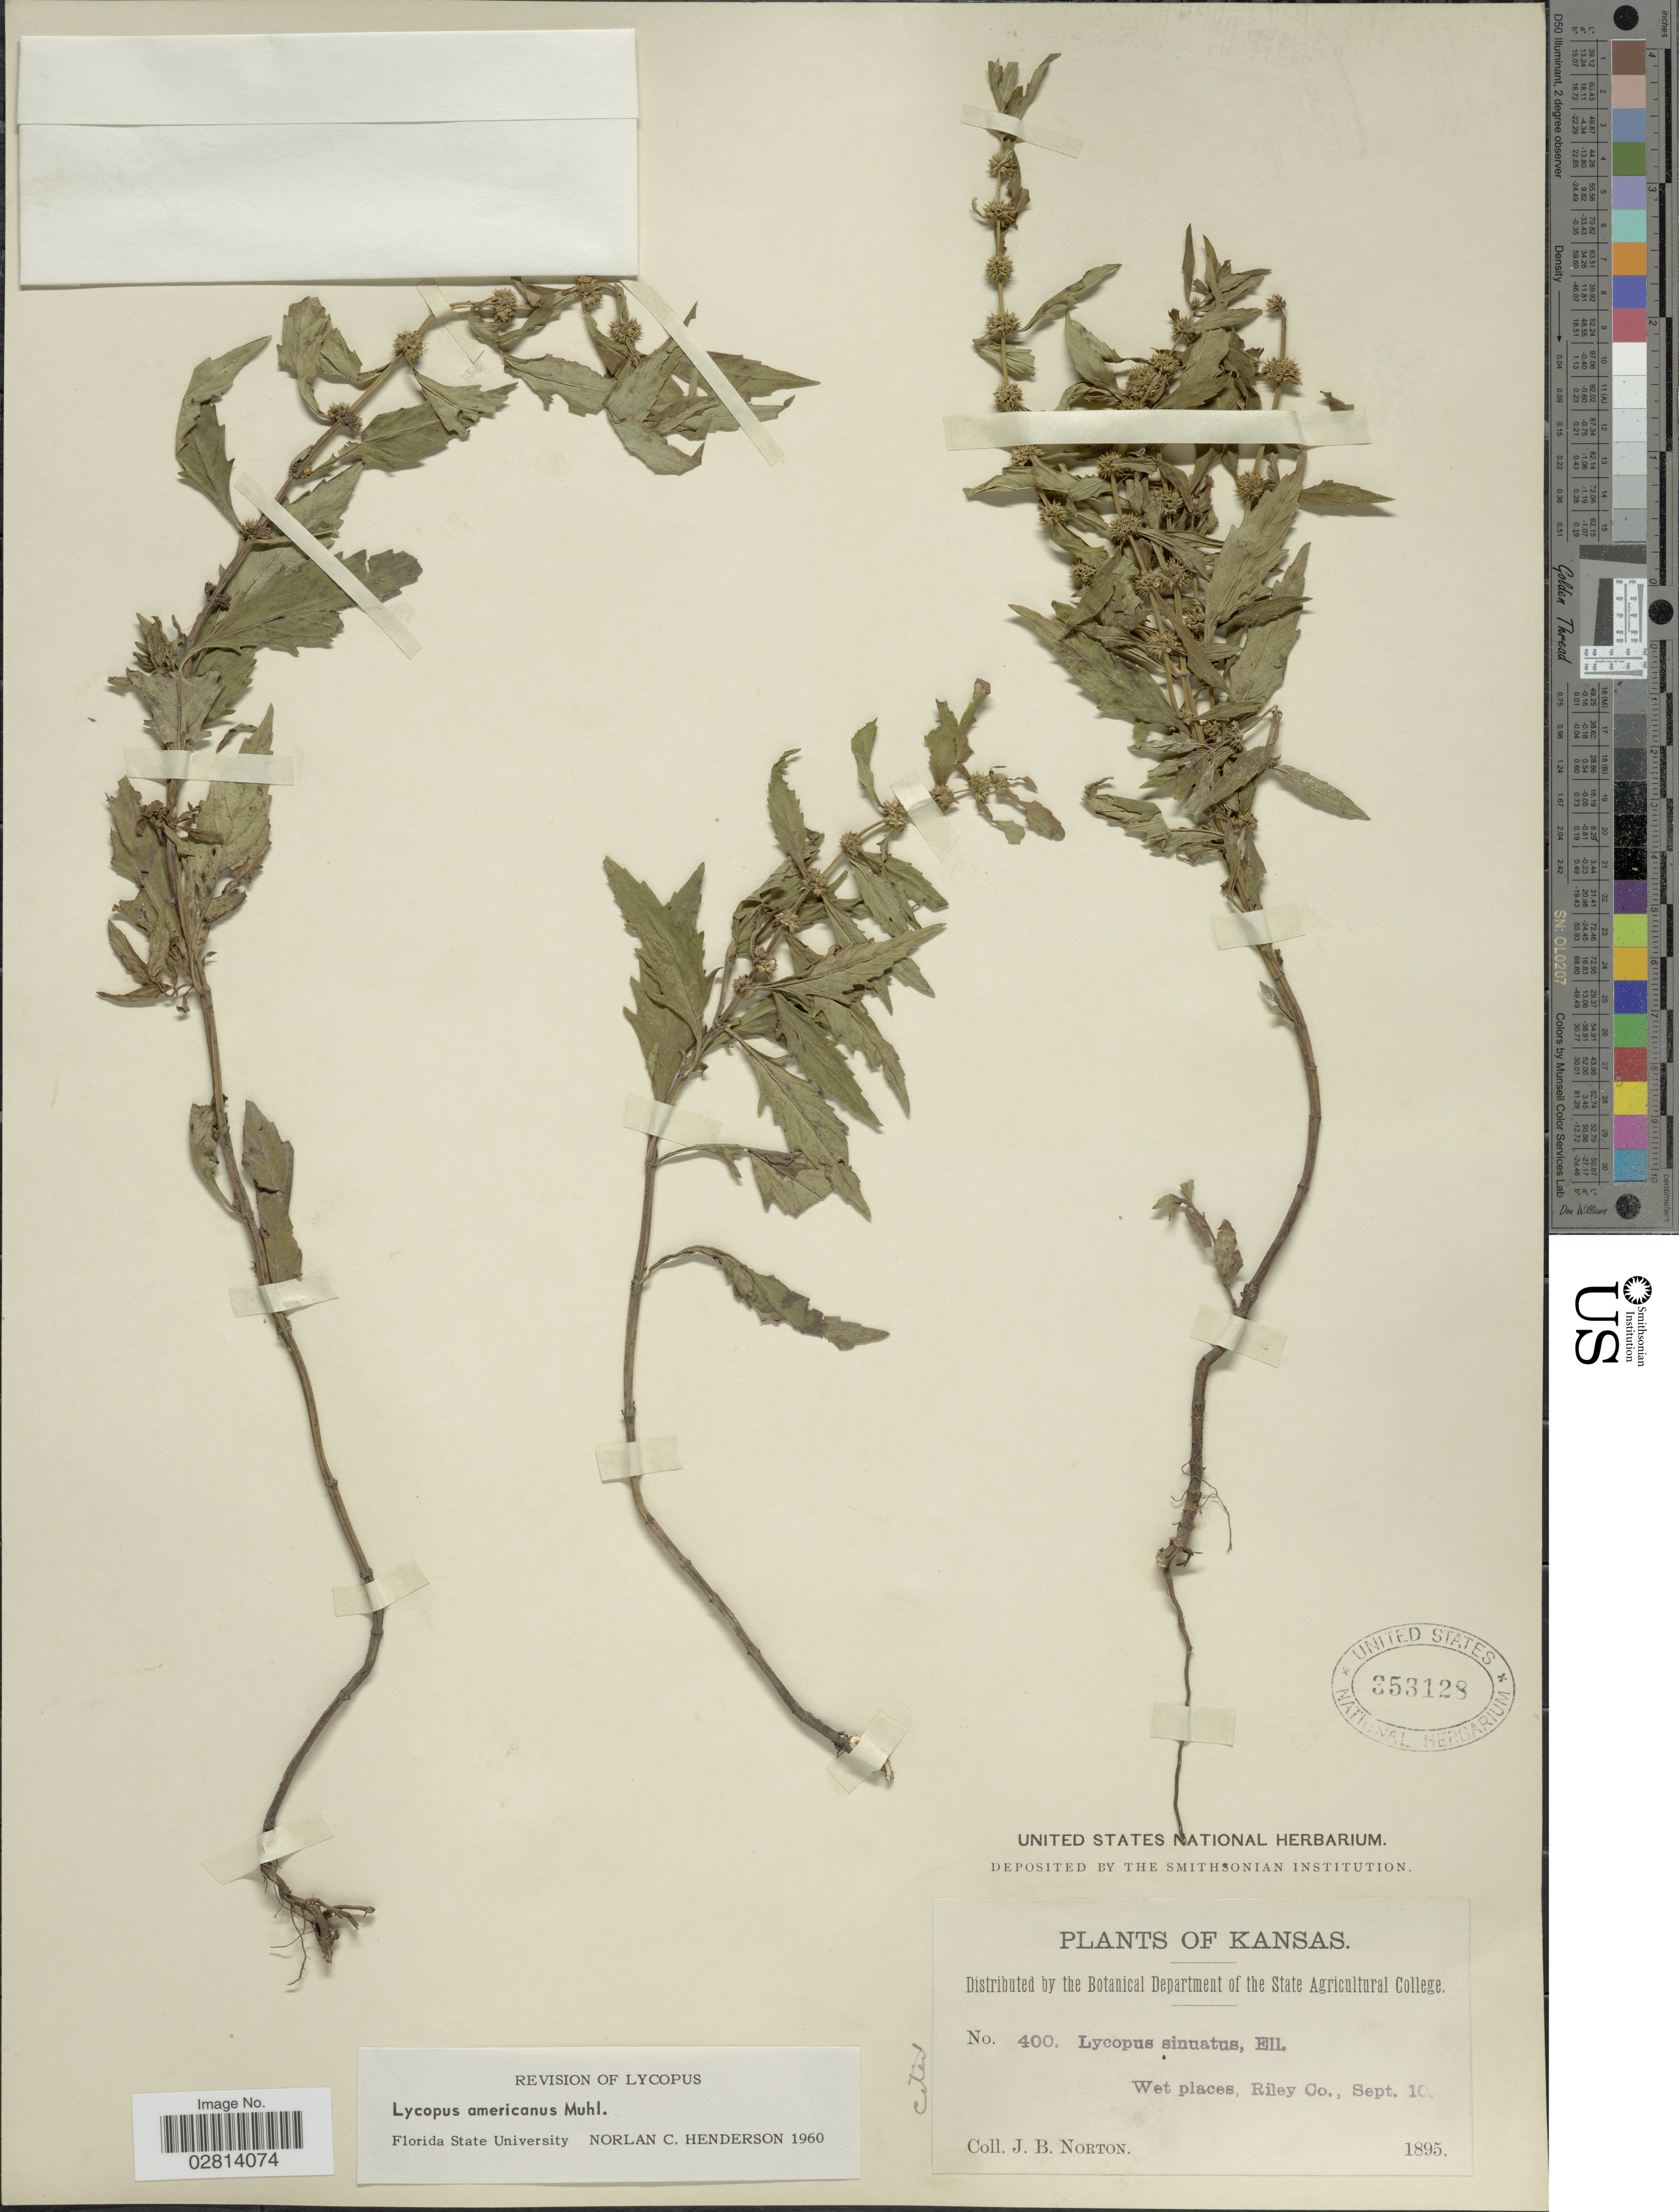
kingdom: Plantae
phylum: Tracheophyta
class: Magnoliopsida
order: Lamiales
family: Lamiaceae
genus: Lycopus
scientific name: Lycopus americanus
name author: Muhl. ex W.P.C. Barton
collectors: J. B. Norton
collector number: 400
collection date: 1895-09-10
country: United States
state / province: Kansas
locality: Wet places, Riley Co.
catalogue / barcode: US 353128